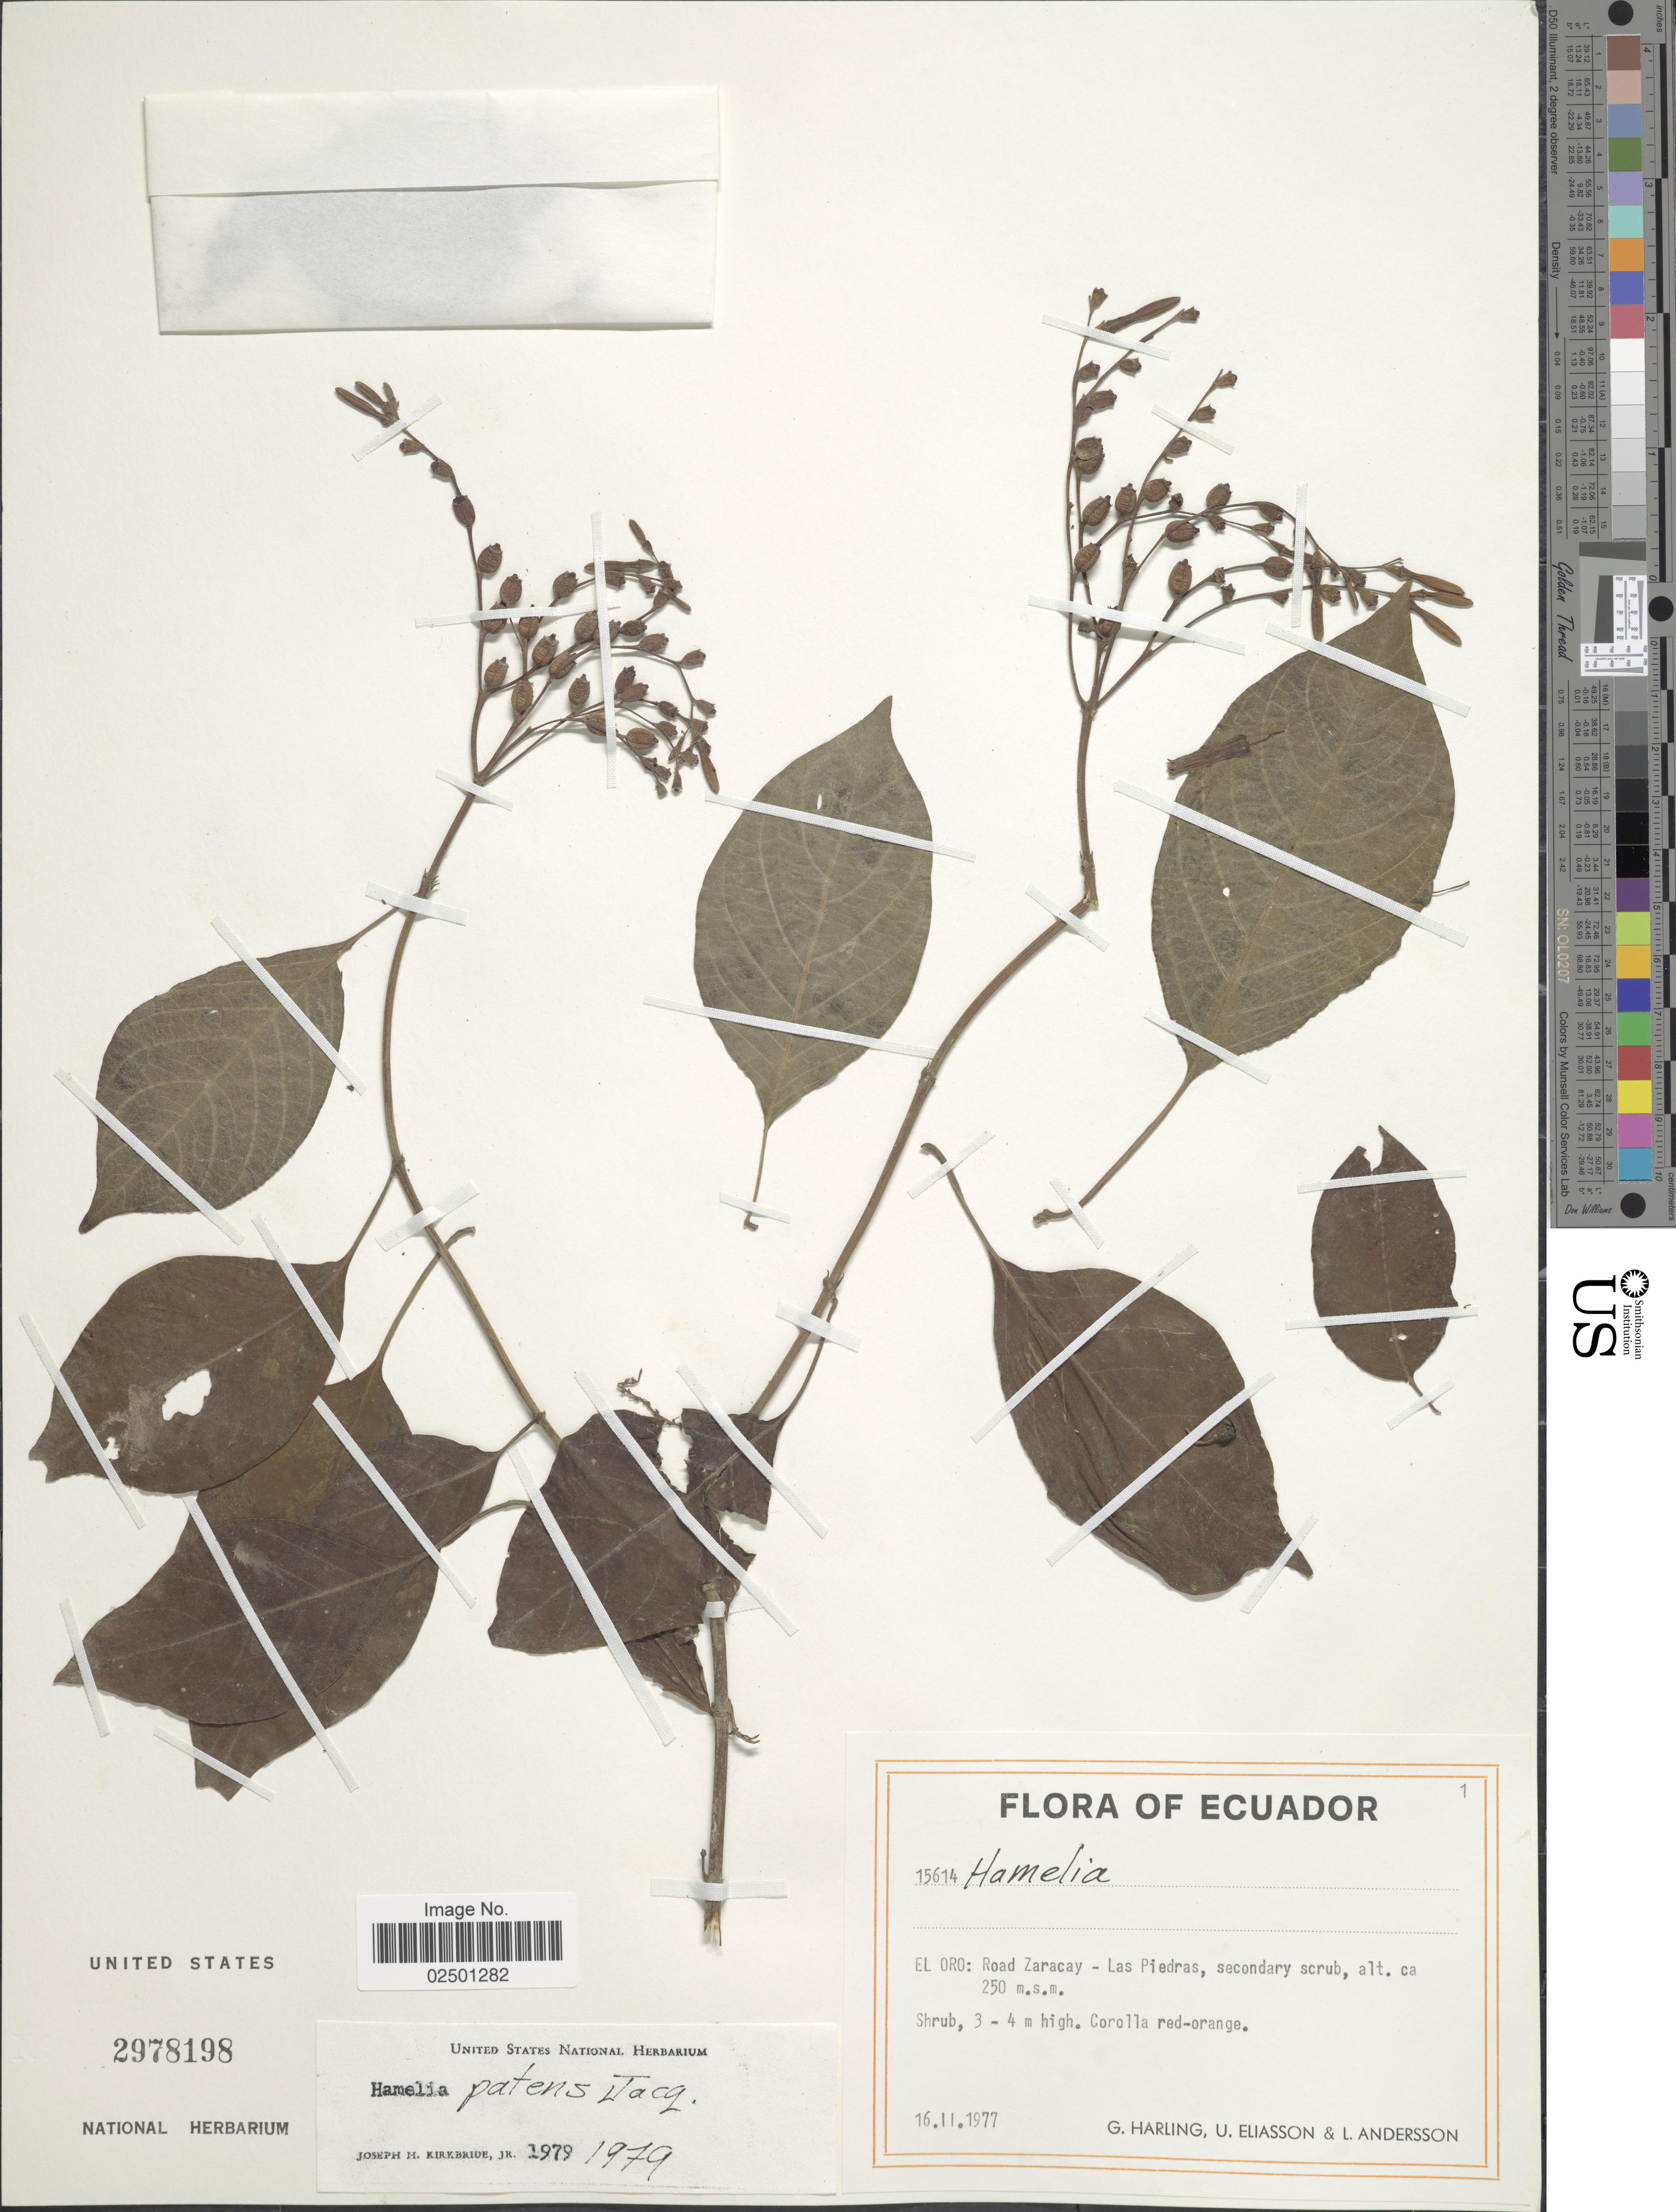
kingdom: Plantae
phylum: Tracheophyta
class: Magnoliopsida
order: Gentianales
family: Rubiaceae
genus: Hamelia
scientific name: Hamelia patens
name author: Jacq.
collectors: G. Harling, U. Eliasson & L. Andersson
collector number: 15614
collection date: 1977-02-16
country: Ecuador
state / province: El Oro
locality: Road Zaracay - Las Piedras.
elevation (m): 250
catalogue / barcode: US 2978198